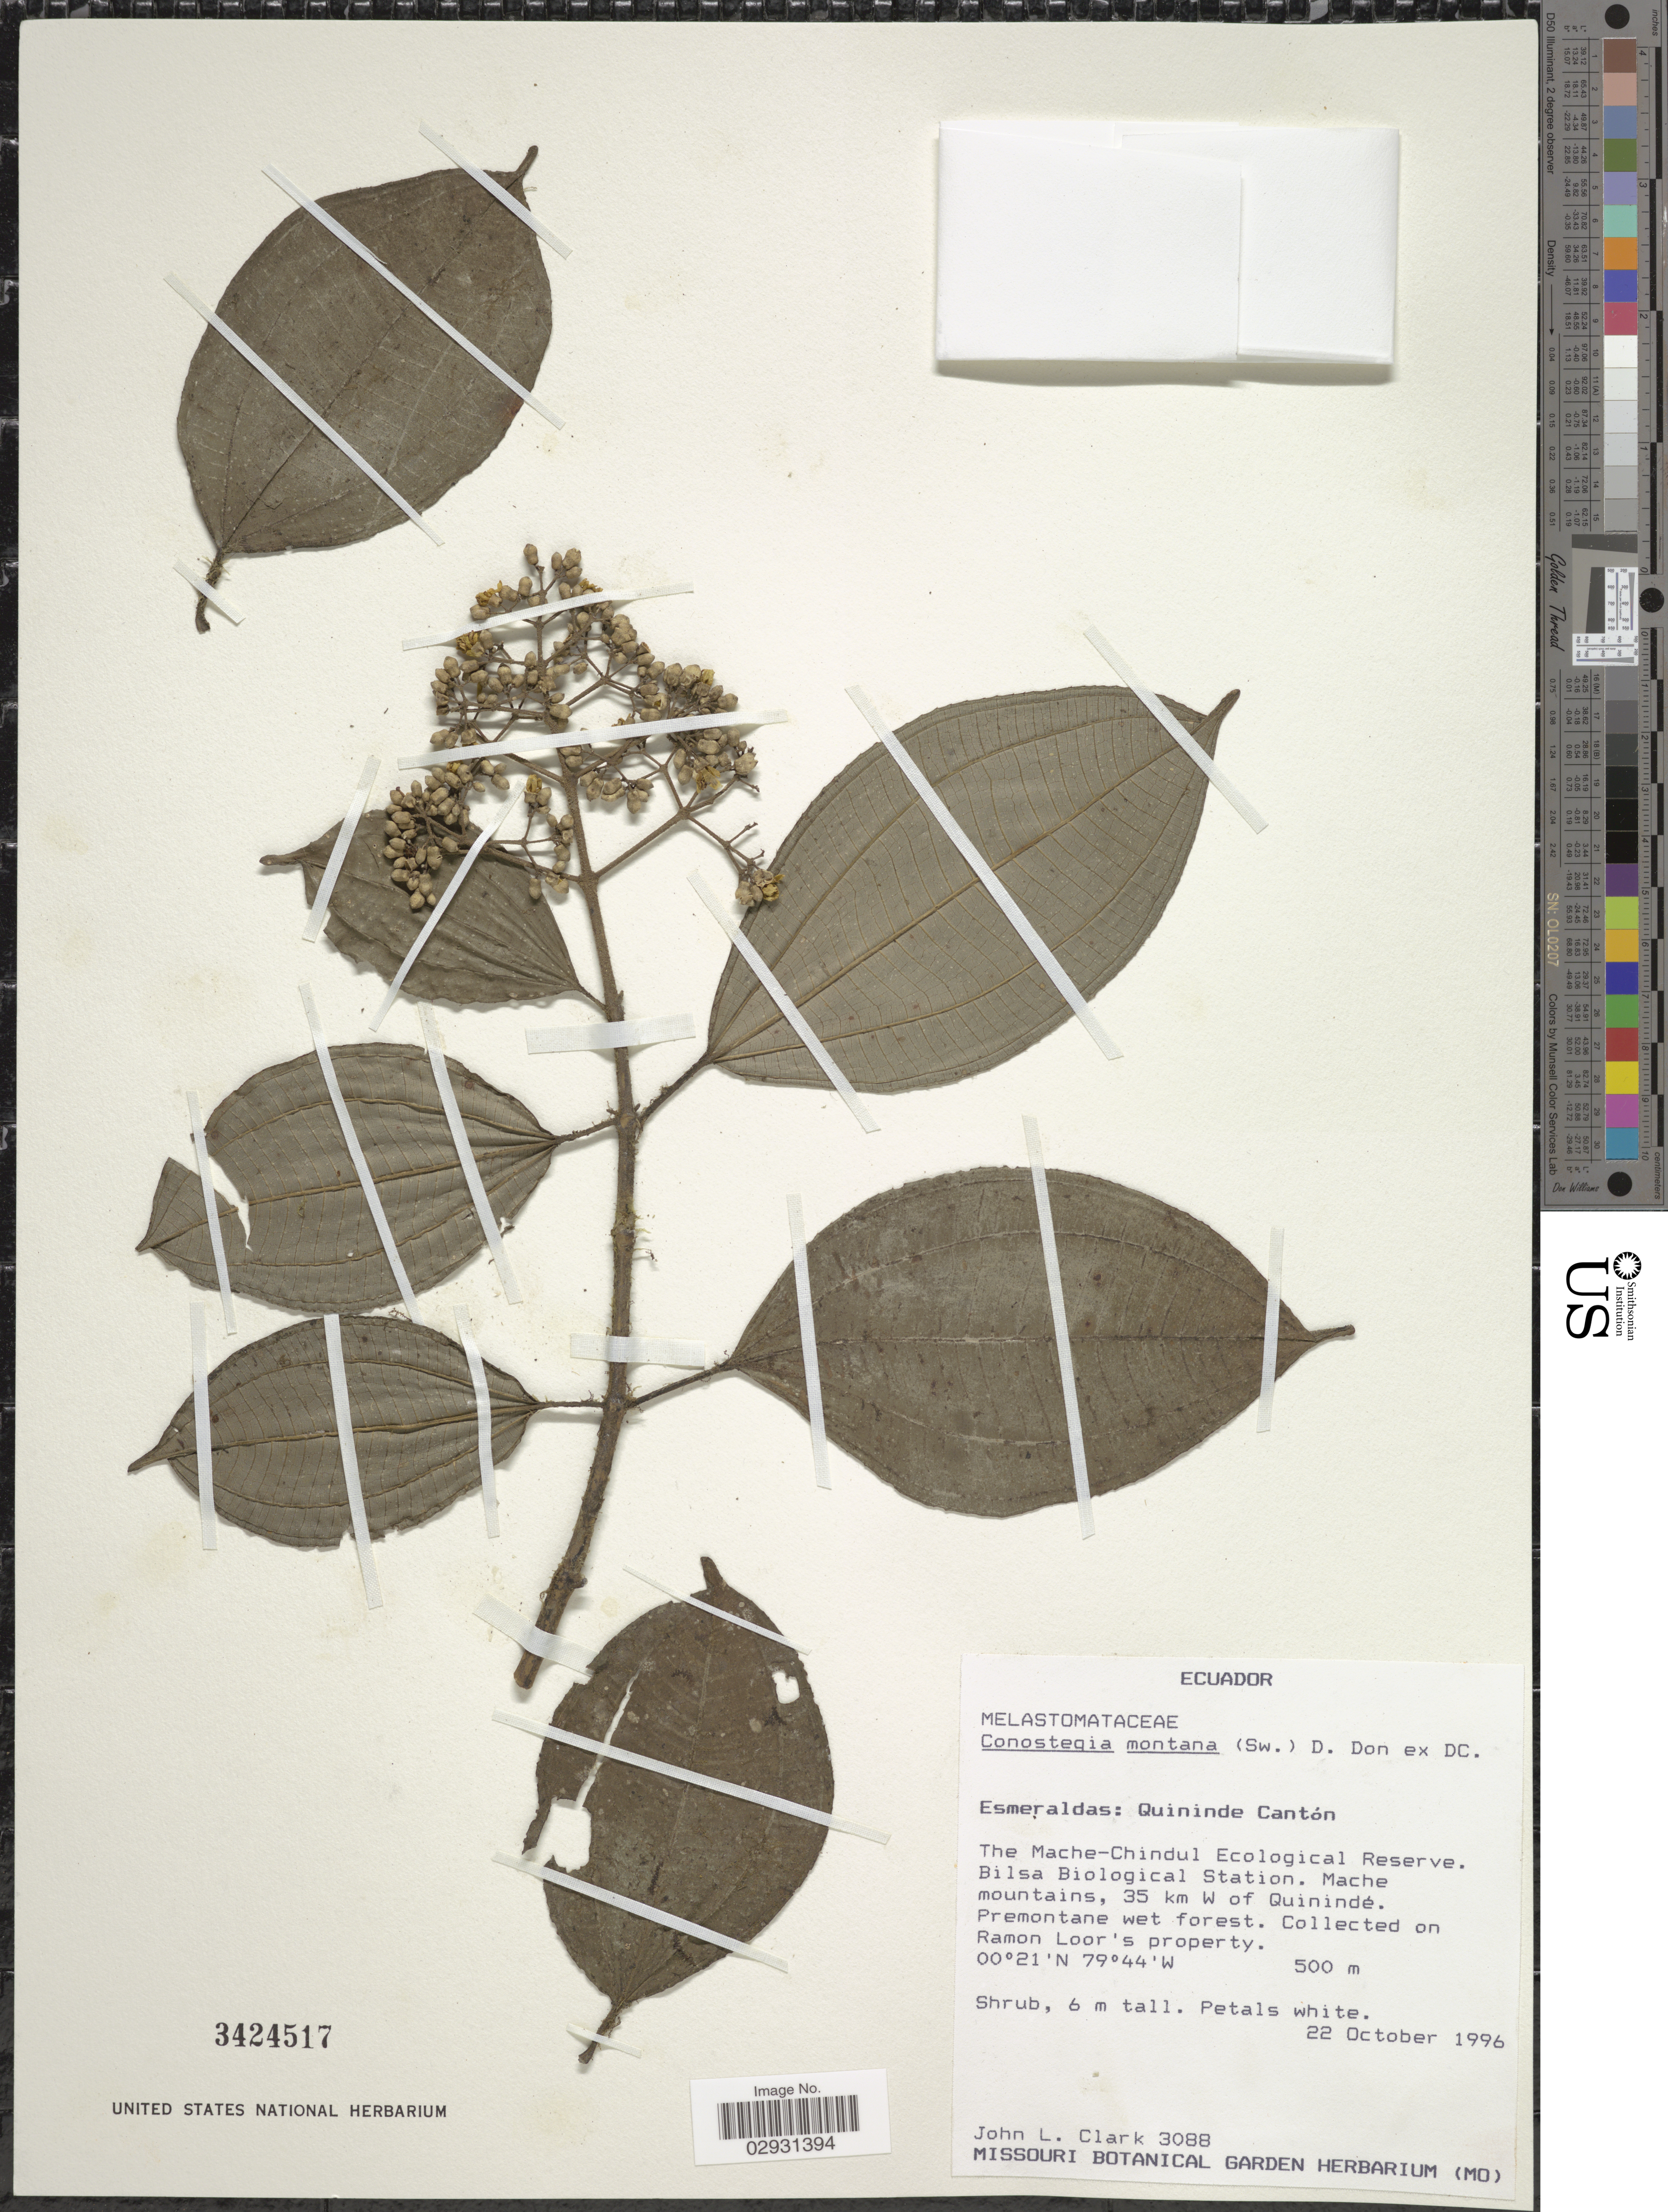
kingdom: Plantae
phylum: Tracheophyta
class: Magnoliopsida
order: Myrtales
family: Melastomataceae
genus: Conostegia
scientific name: Conostegia montana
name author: (Sw.) D. Don ex DC.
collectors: J. L. Clark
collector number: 3088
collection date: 1996-10-22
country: Ecuador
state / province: Esmeraldas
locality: Quininde Cantón. The Mache-Chindul Ecological Reserve. Bilsa Biological Station. Mache Mountains, 35 km W of Quinindé. Premontane wet forest.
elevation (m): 500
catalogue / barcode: US 3424517